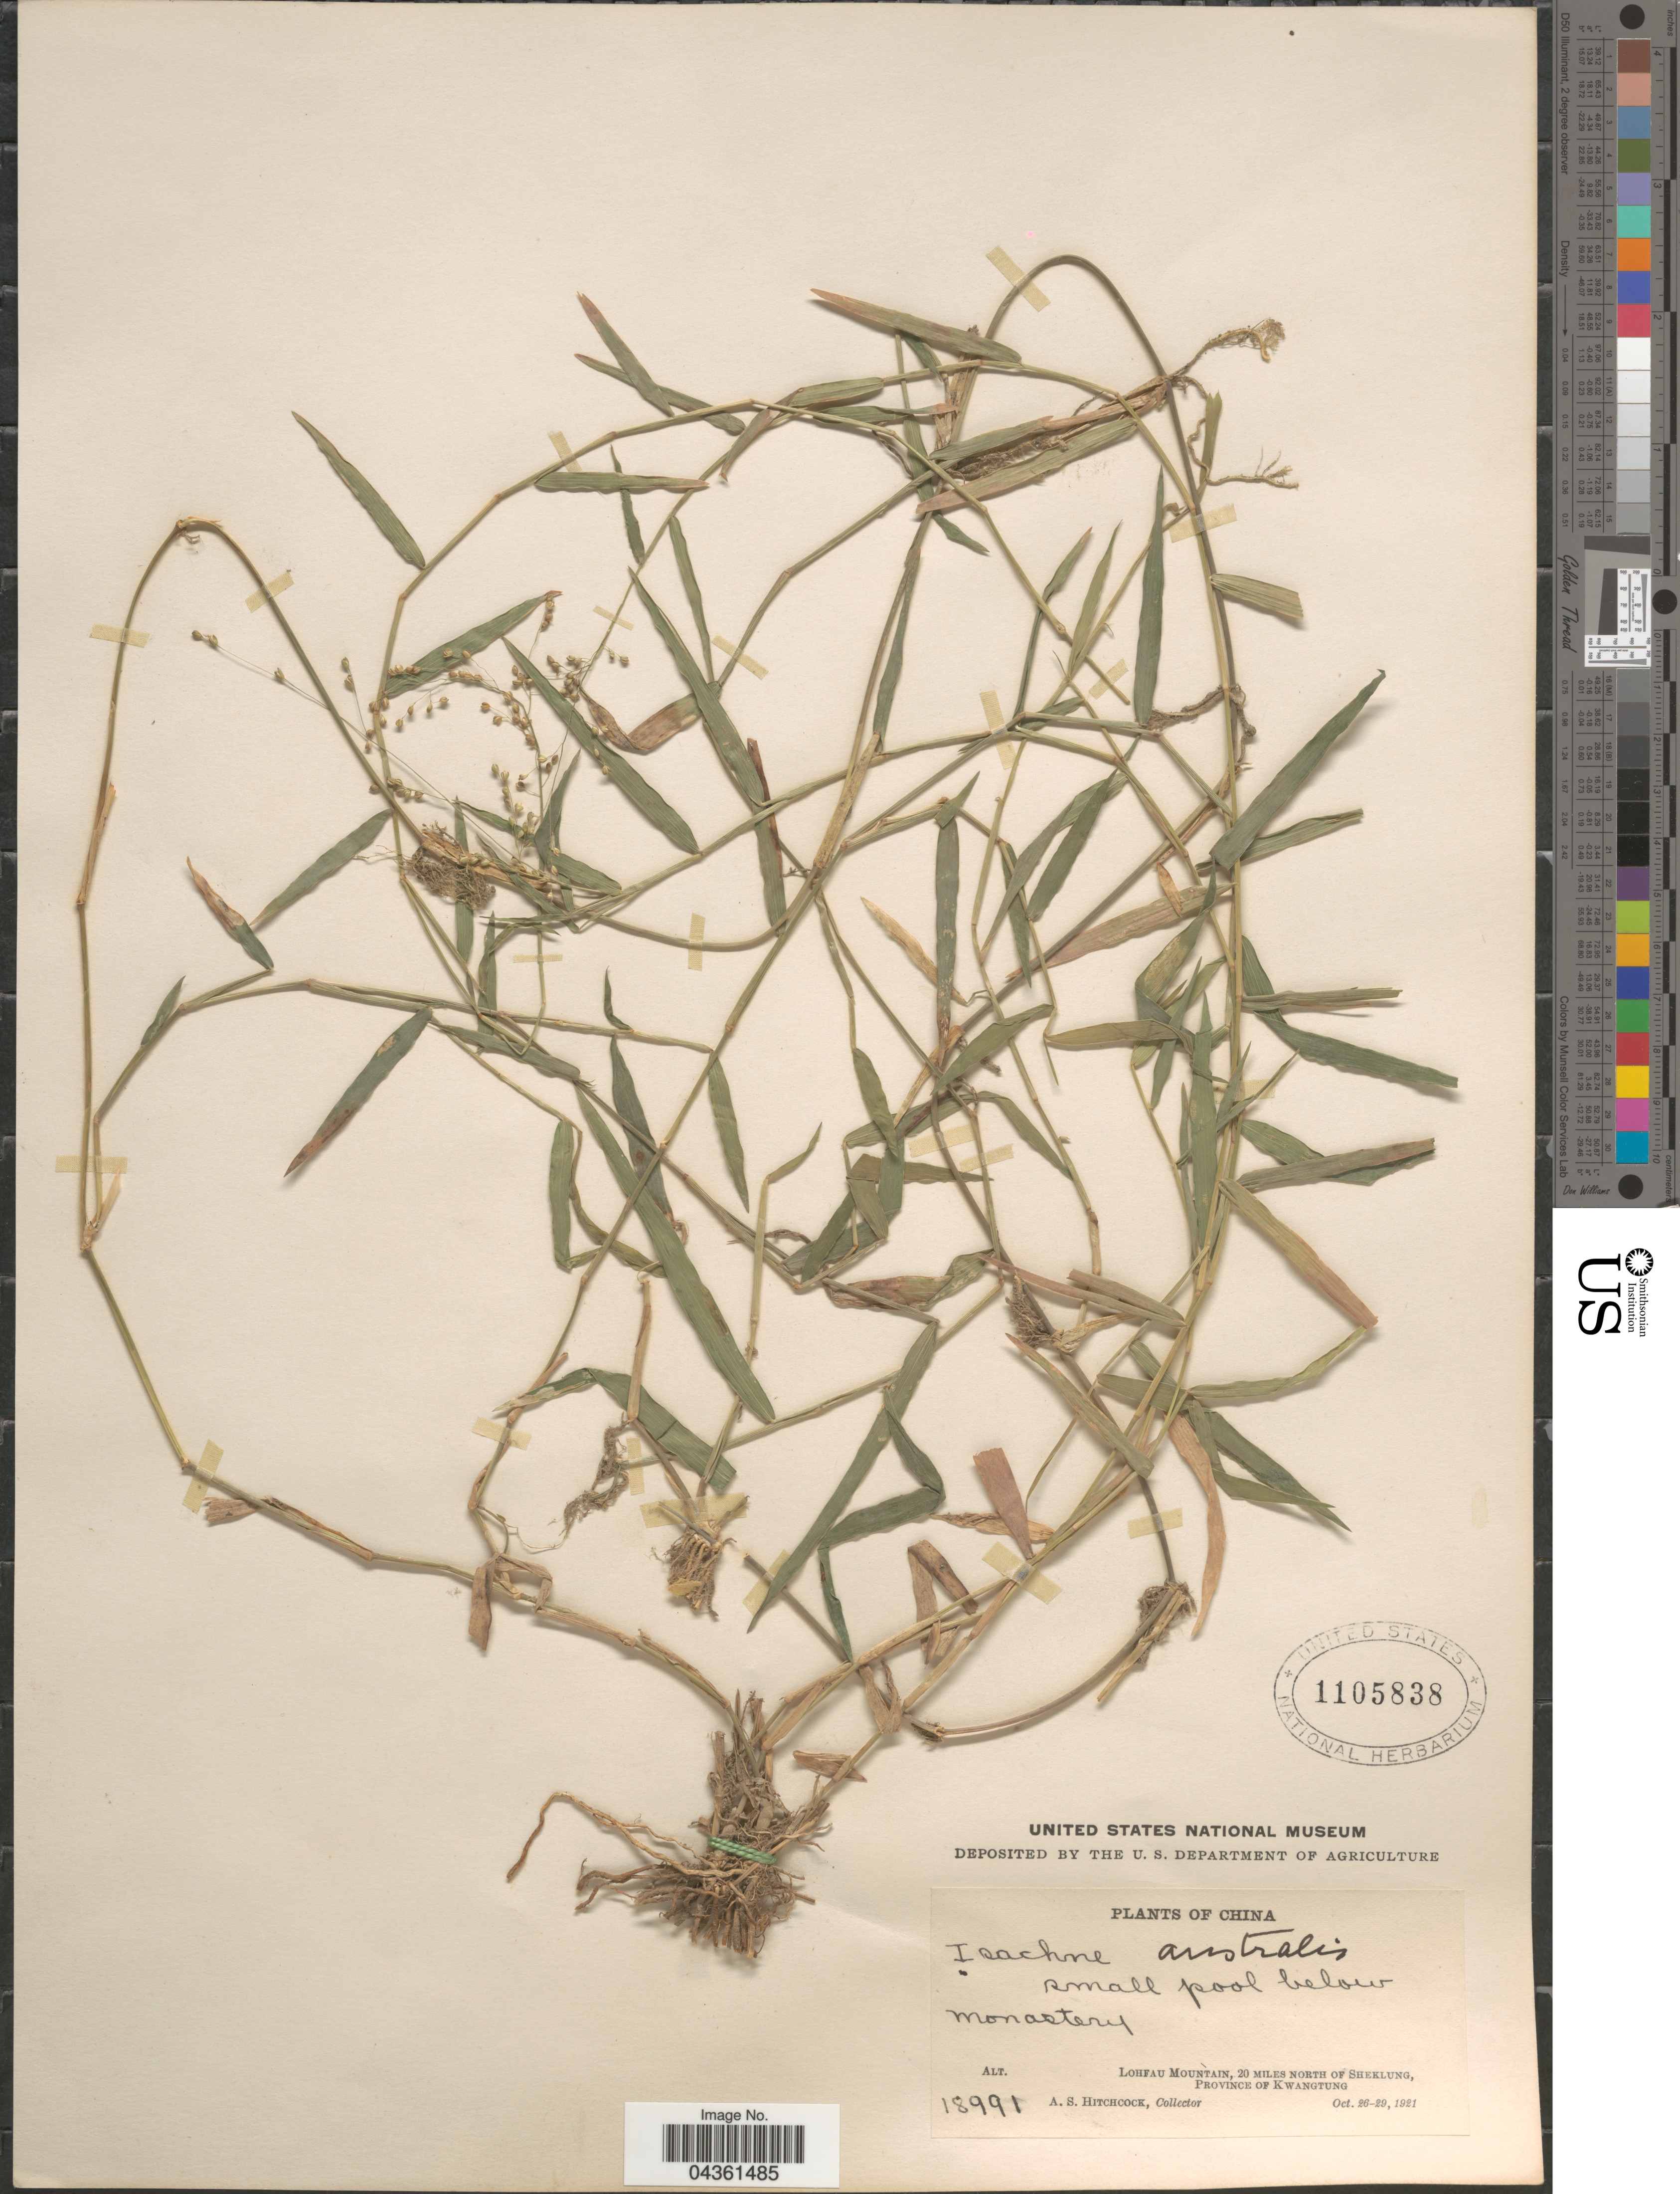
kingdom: Plantae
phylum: Tracheophyta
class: Liliopsida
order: Poales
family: Poaceae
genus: Isachne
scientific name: Isachne globosa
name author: (Thunb.) Kuntze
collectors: A. S. Hitchcock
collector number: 18991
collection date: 1921-10-26/1921-10-29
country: China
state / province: Guangdong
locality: Lohfau Mountain, 20 miles north of Sheklung, Province of Kwangtung.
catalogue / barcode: US 1105838